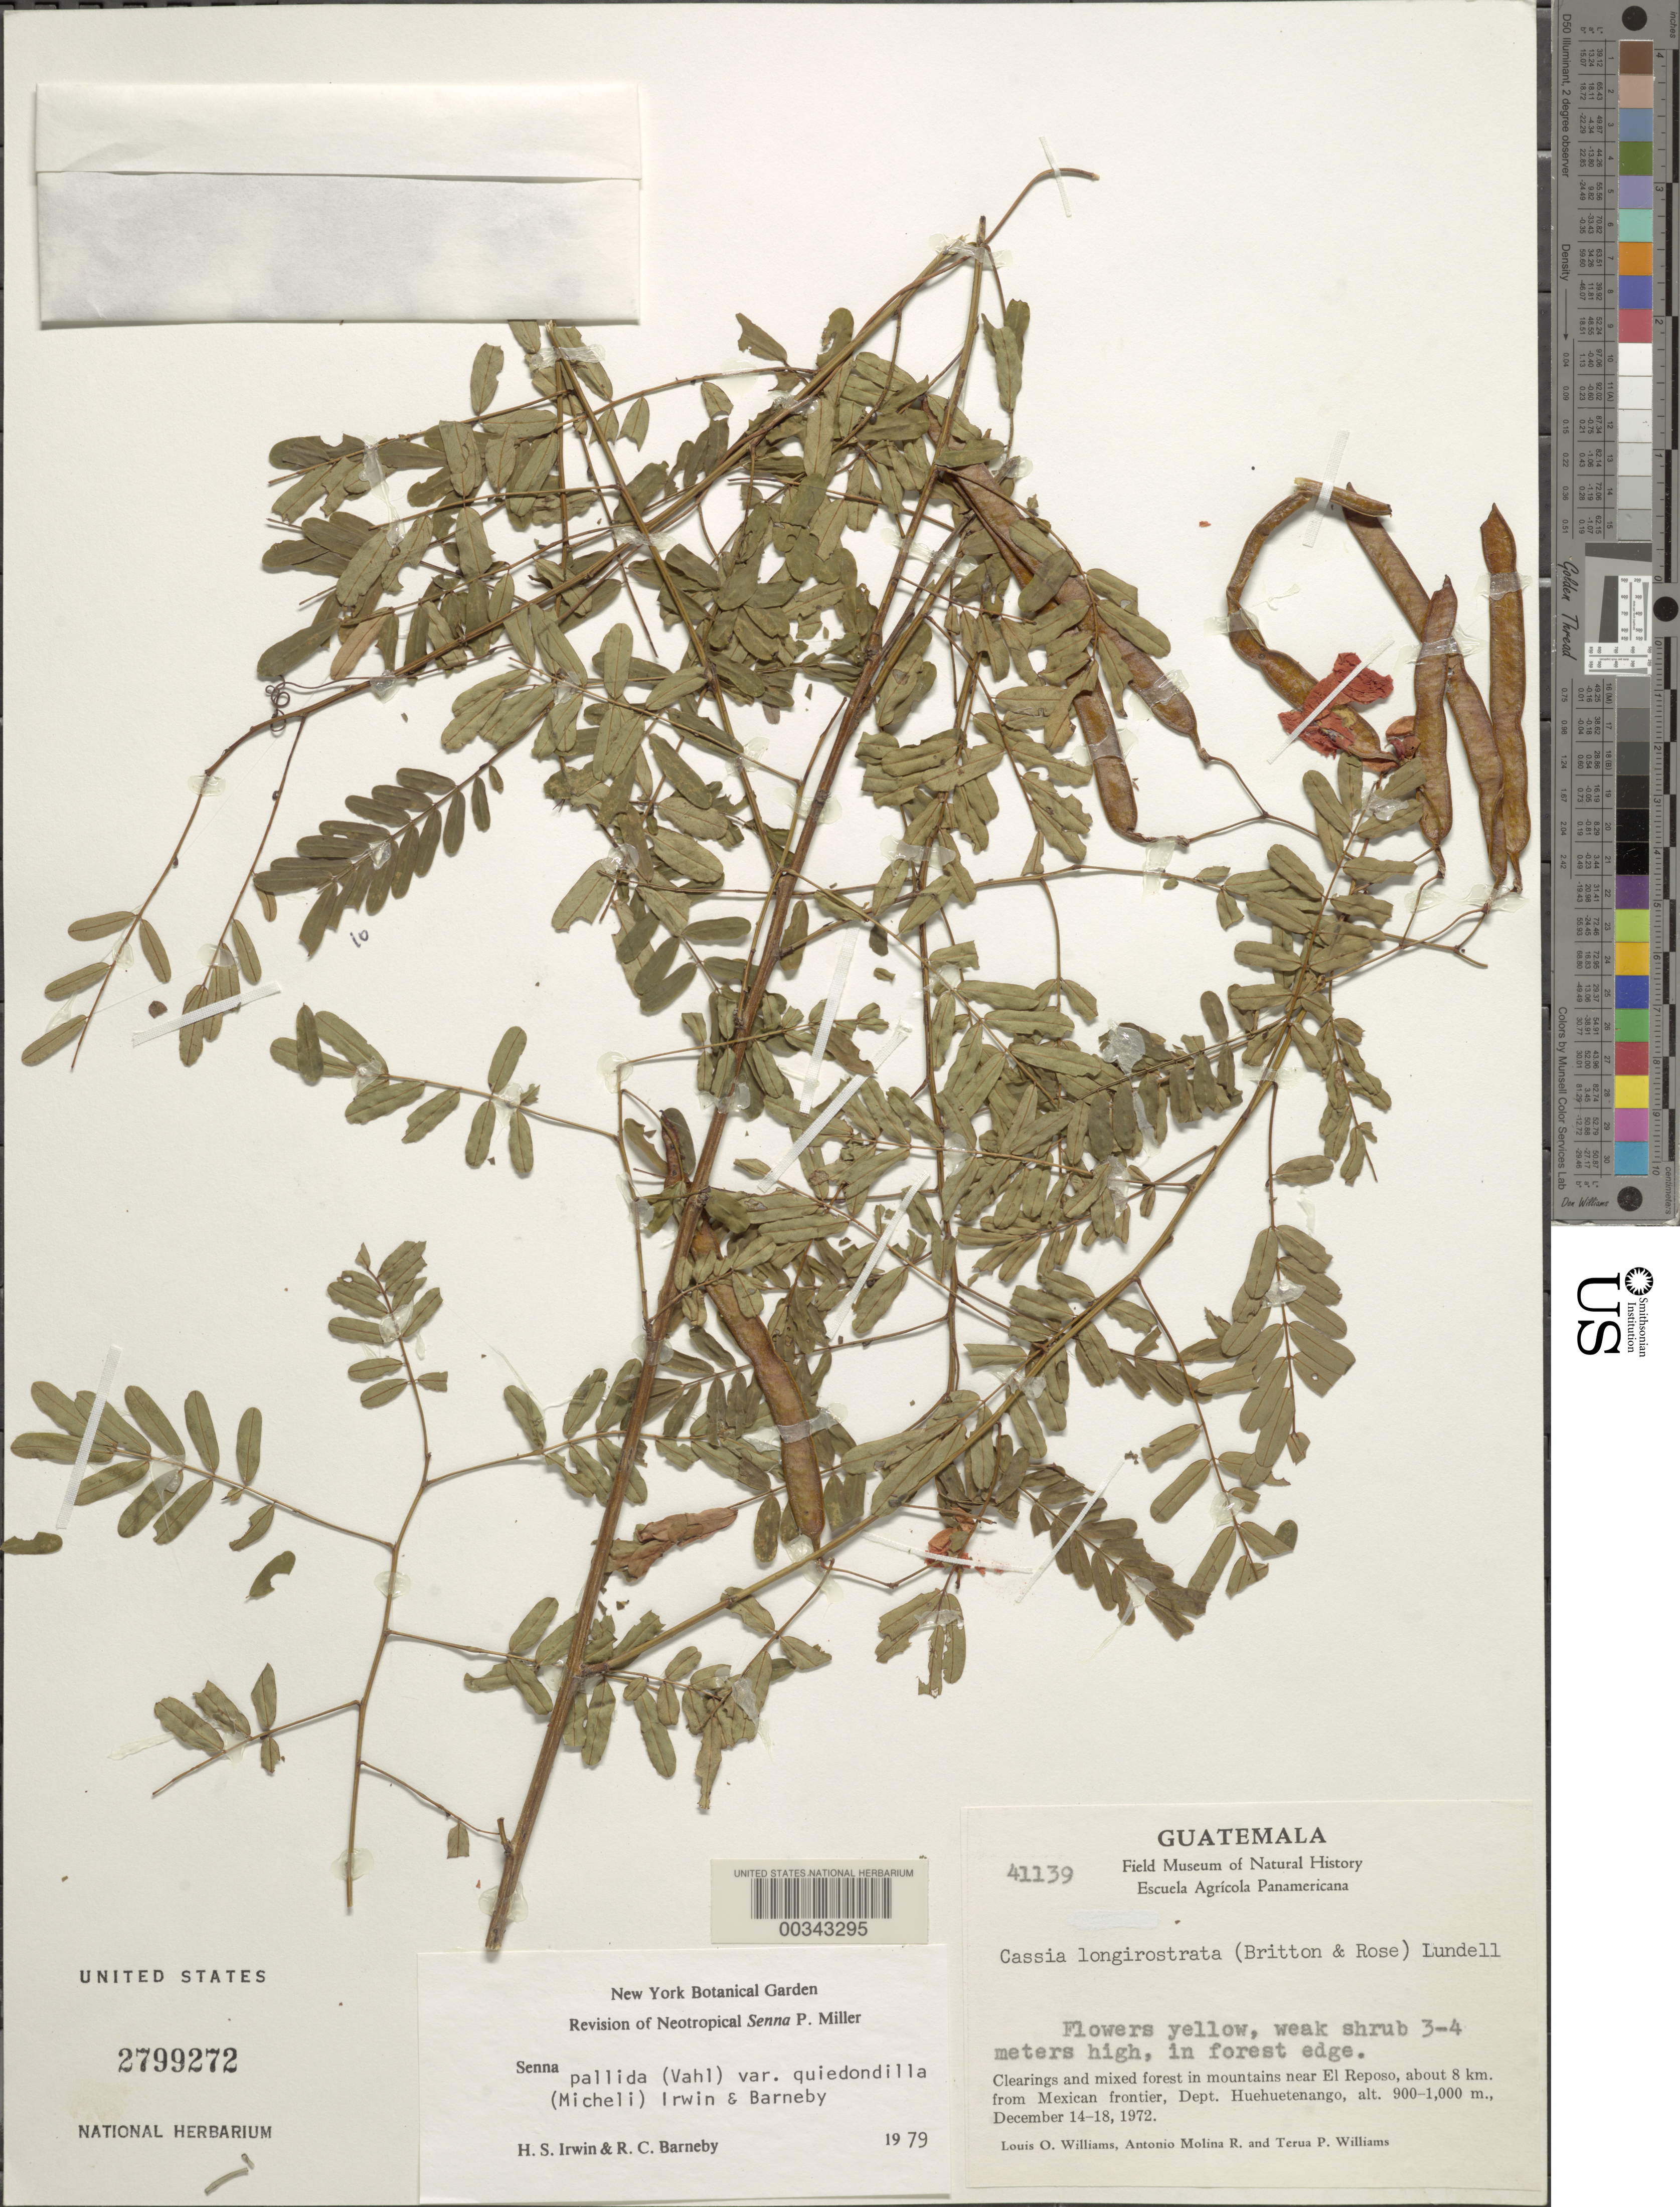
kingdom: Plantae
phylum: Tracheophyta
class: Magnoliopsida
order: Fabales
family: Fabaceae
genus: Senna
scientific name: Senna pallida var. quiedondilla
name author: (Micheli) H.S. Irwin & Barneby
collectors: L. O. Williams, A. Molina R. & T. P. Williams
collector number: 41139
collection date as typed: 14 Dec 1972 to 18 Dec 1972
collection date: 1972-12-14/1972-12-18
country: Guatemala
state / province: Huehuetenango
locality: Near El Reposo, 8 km. from Mexican border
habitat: Clearings and mixed forest in mountains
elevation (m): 900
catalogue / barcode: US 2799272